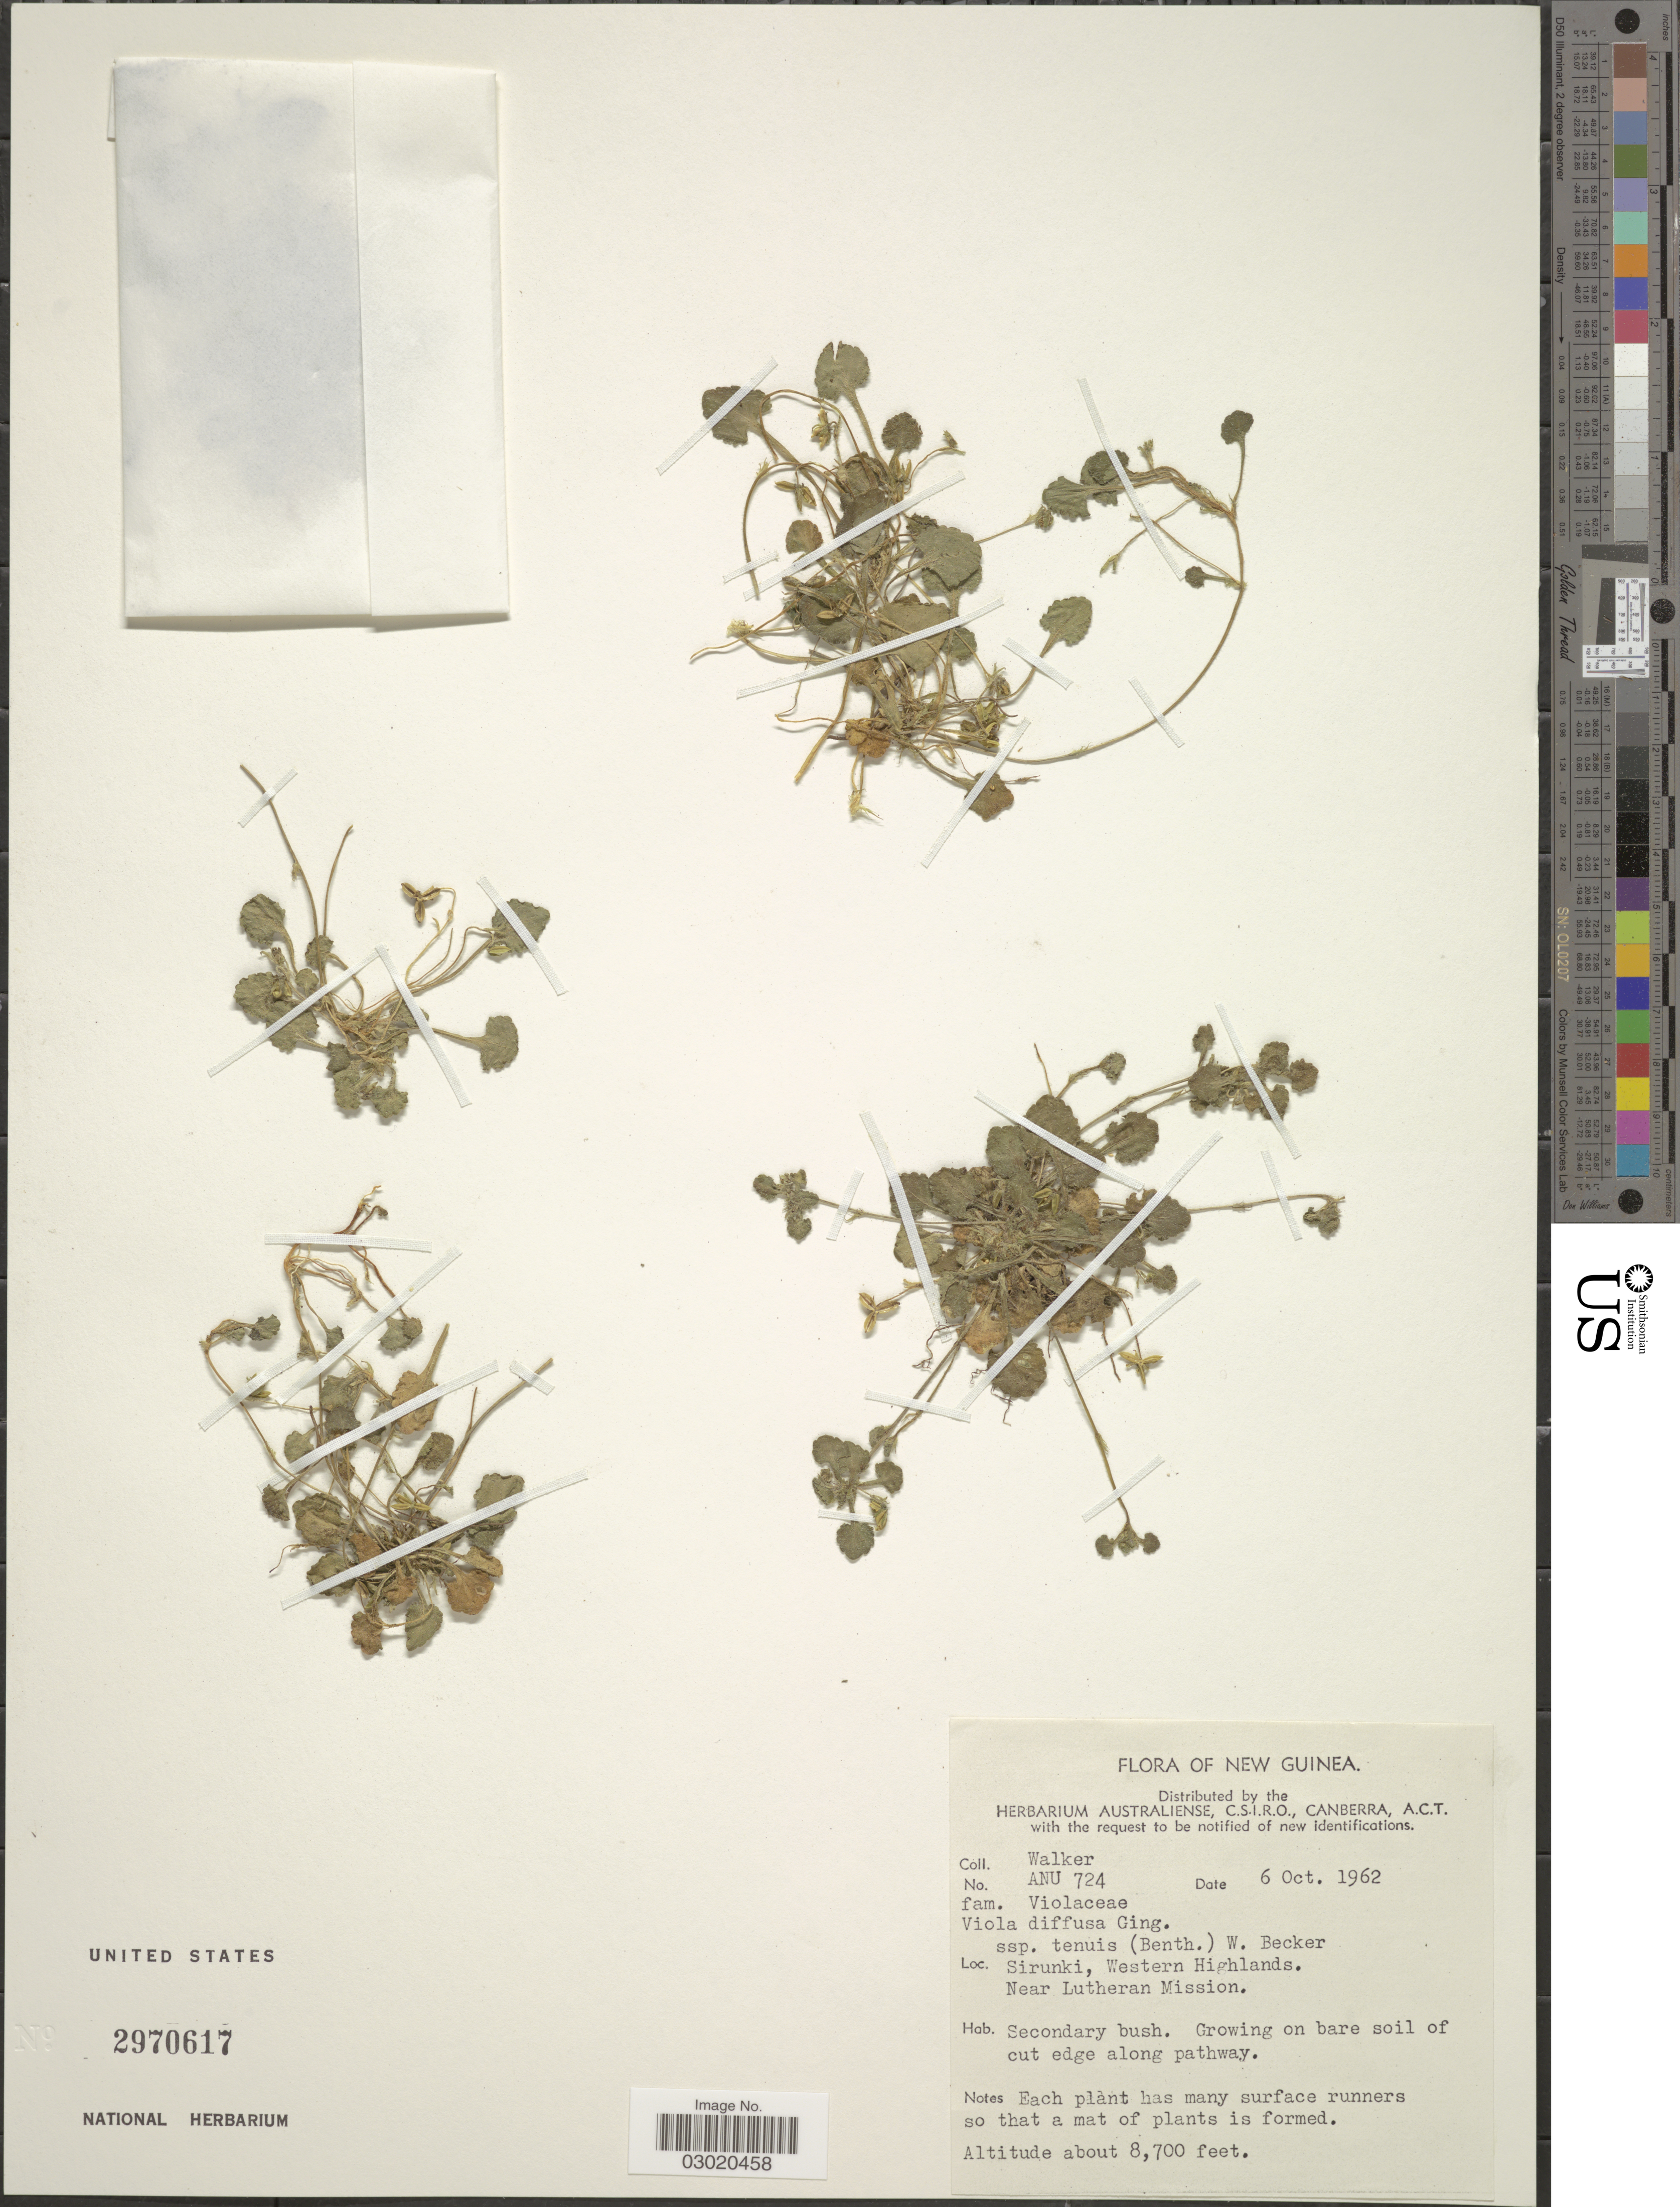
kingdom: Plantae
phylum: Tracheophyta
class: Magnoliopsida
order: Malpighiales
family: Violaceae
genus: Viola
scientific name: Viola diffusa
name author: Ging.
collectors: -. Walker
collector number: ANU 724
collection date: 1962-10-06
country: Papua New Guinea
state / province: Western Highlands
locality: New Guinea. Sirunki. Near Lutheran Mission.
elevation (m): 2652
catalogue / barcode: US 2970617